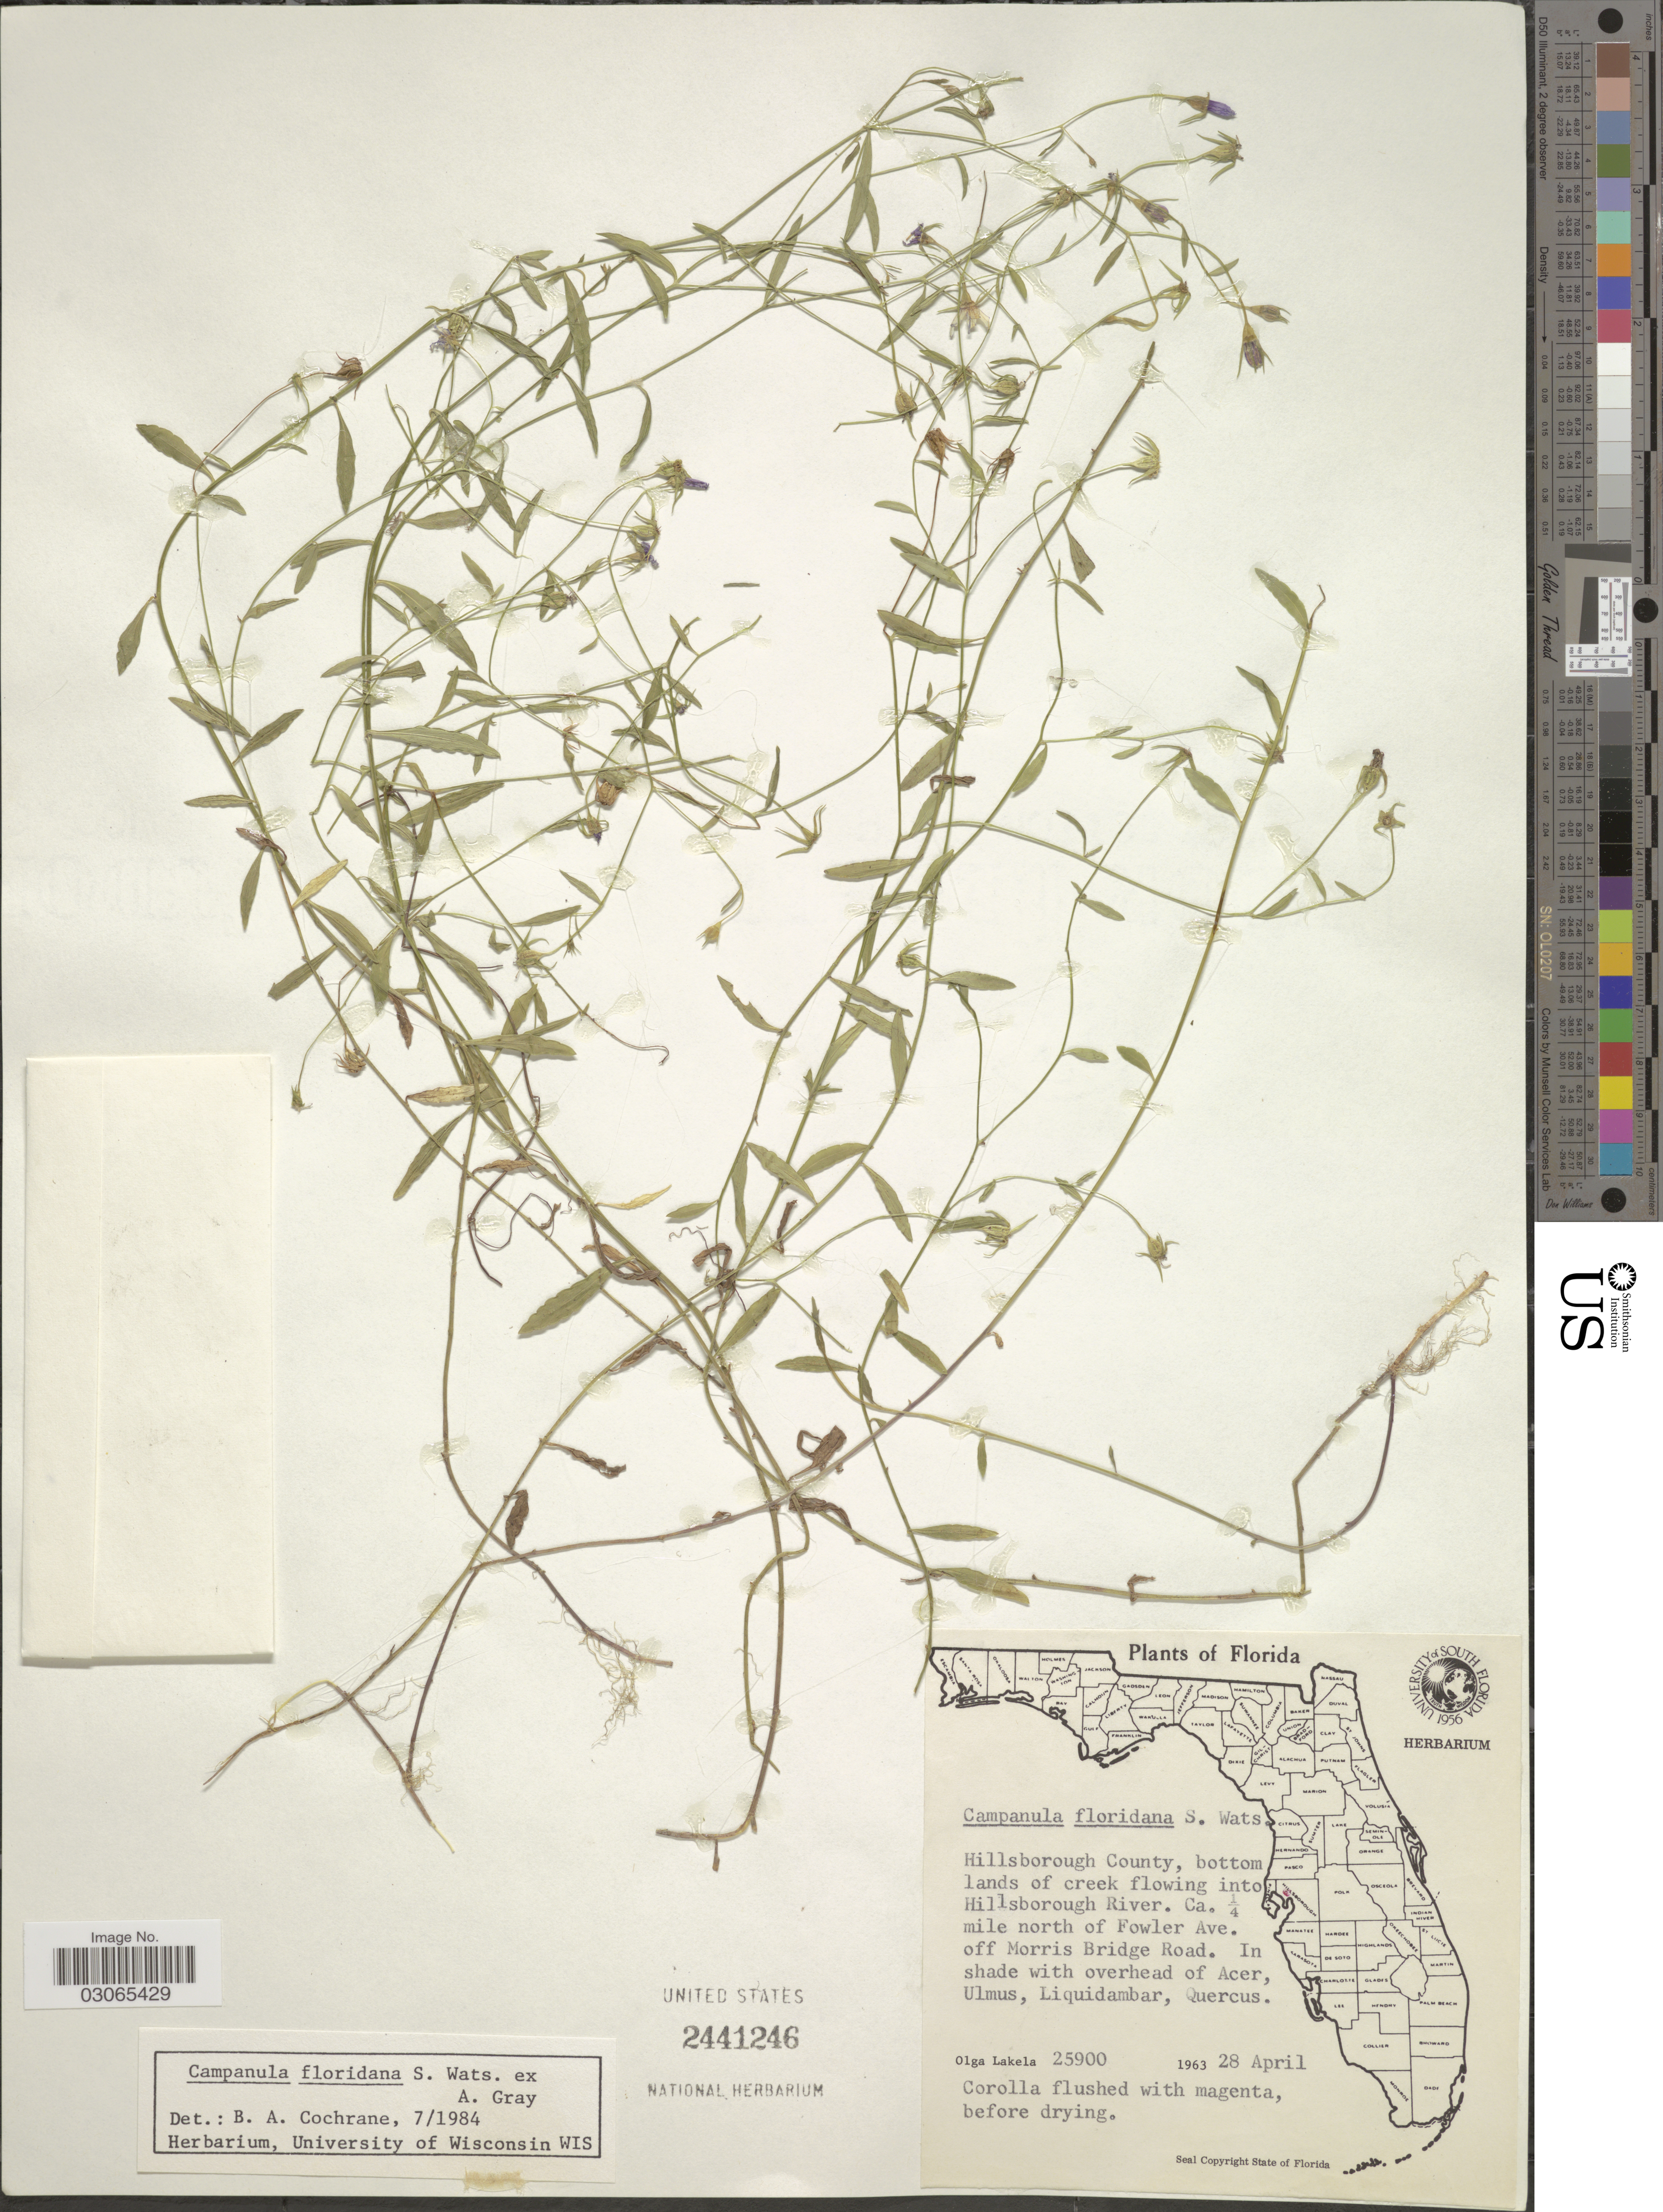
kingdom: Plantae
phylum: Tracheophyta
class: Magnoliopsida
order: Asterales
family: Campanulaceae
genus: Campanula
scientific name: Campanula floridana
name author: S. Watson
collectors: O. K. Lakela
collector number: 25900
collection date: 1963-04-28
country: United States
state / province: Florida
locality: Hillsborough County, bottom lands of creek flowing into Hillsborough River. Ca. ¼ mi. north of Fowler Ave. off Morris Bridge Road.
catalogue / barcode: US 2441246